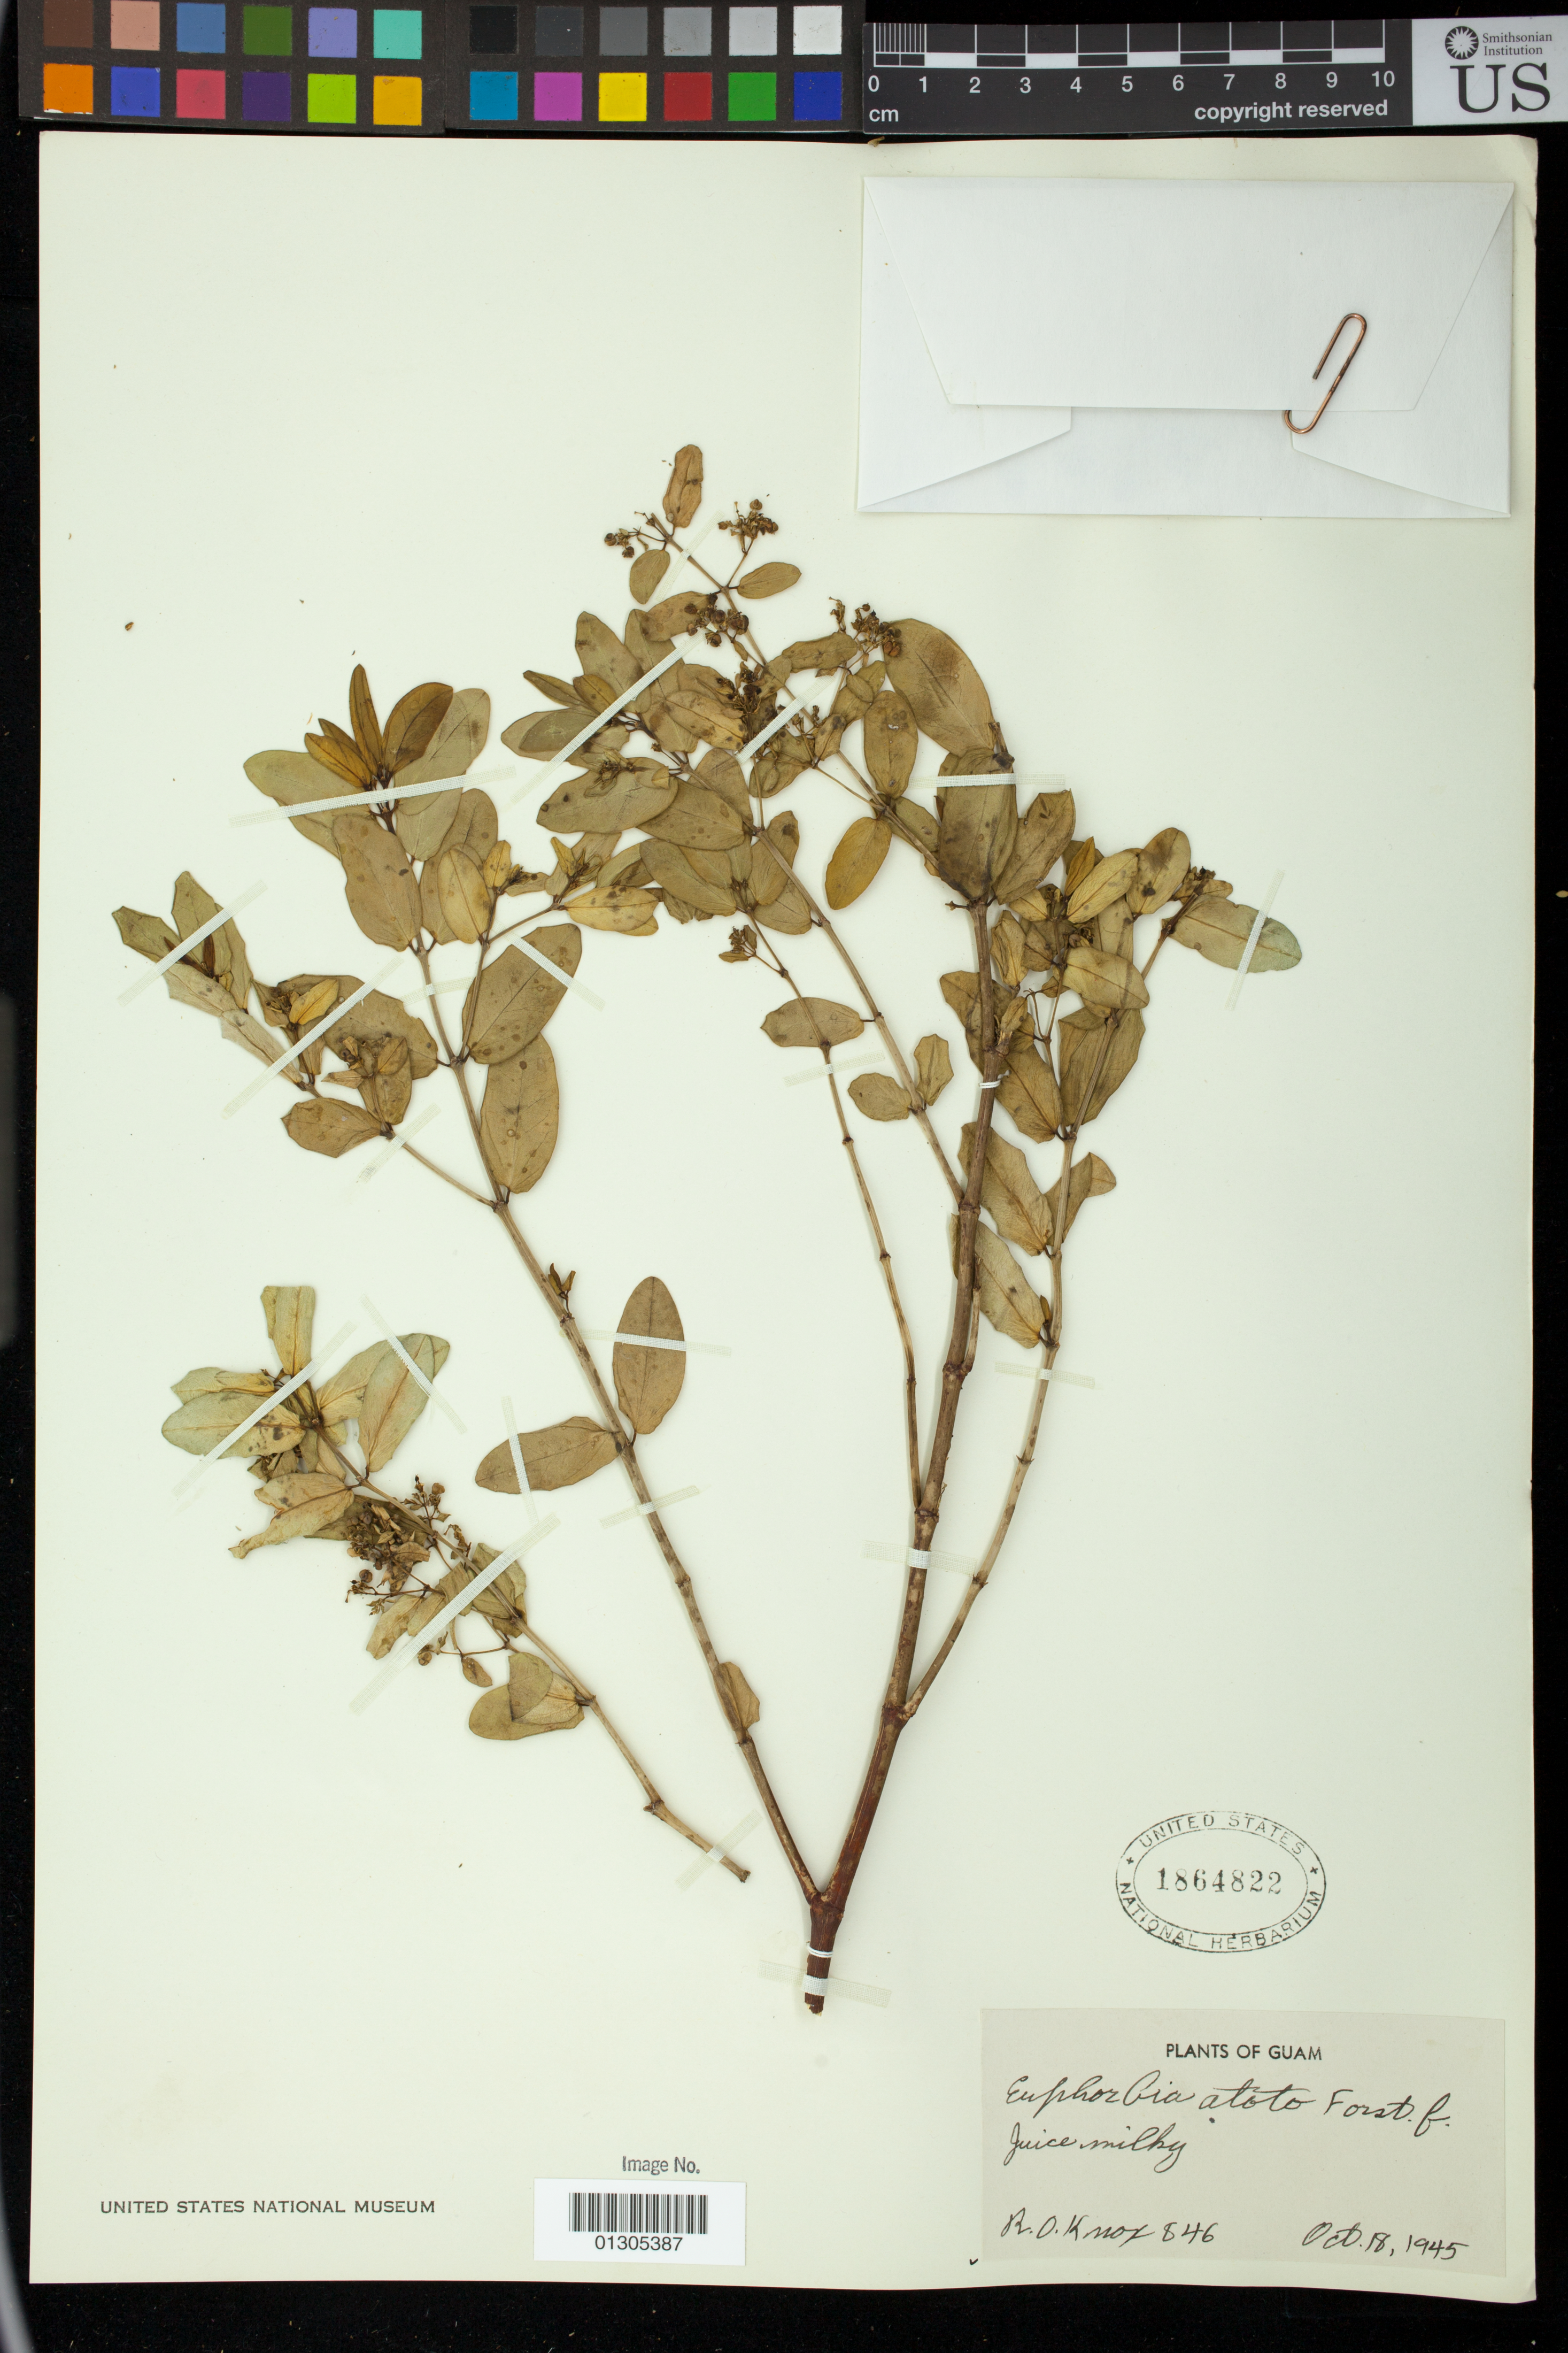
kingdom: Plantae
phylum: Tracheophyta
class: Magnoliopsida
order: Malpighiales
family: Euphorbiaceae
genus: Euphorbia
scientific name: Euphorbia chamissonis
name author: (Klotzsch ex Klotzsch & Garcke) Boiss.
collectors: R. O. Knox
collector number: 846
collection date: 1945-10-18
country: Guam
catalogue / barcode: US 1864822